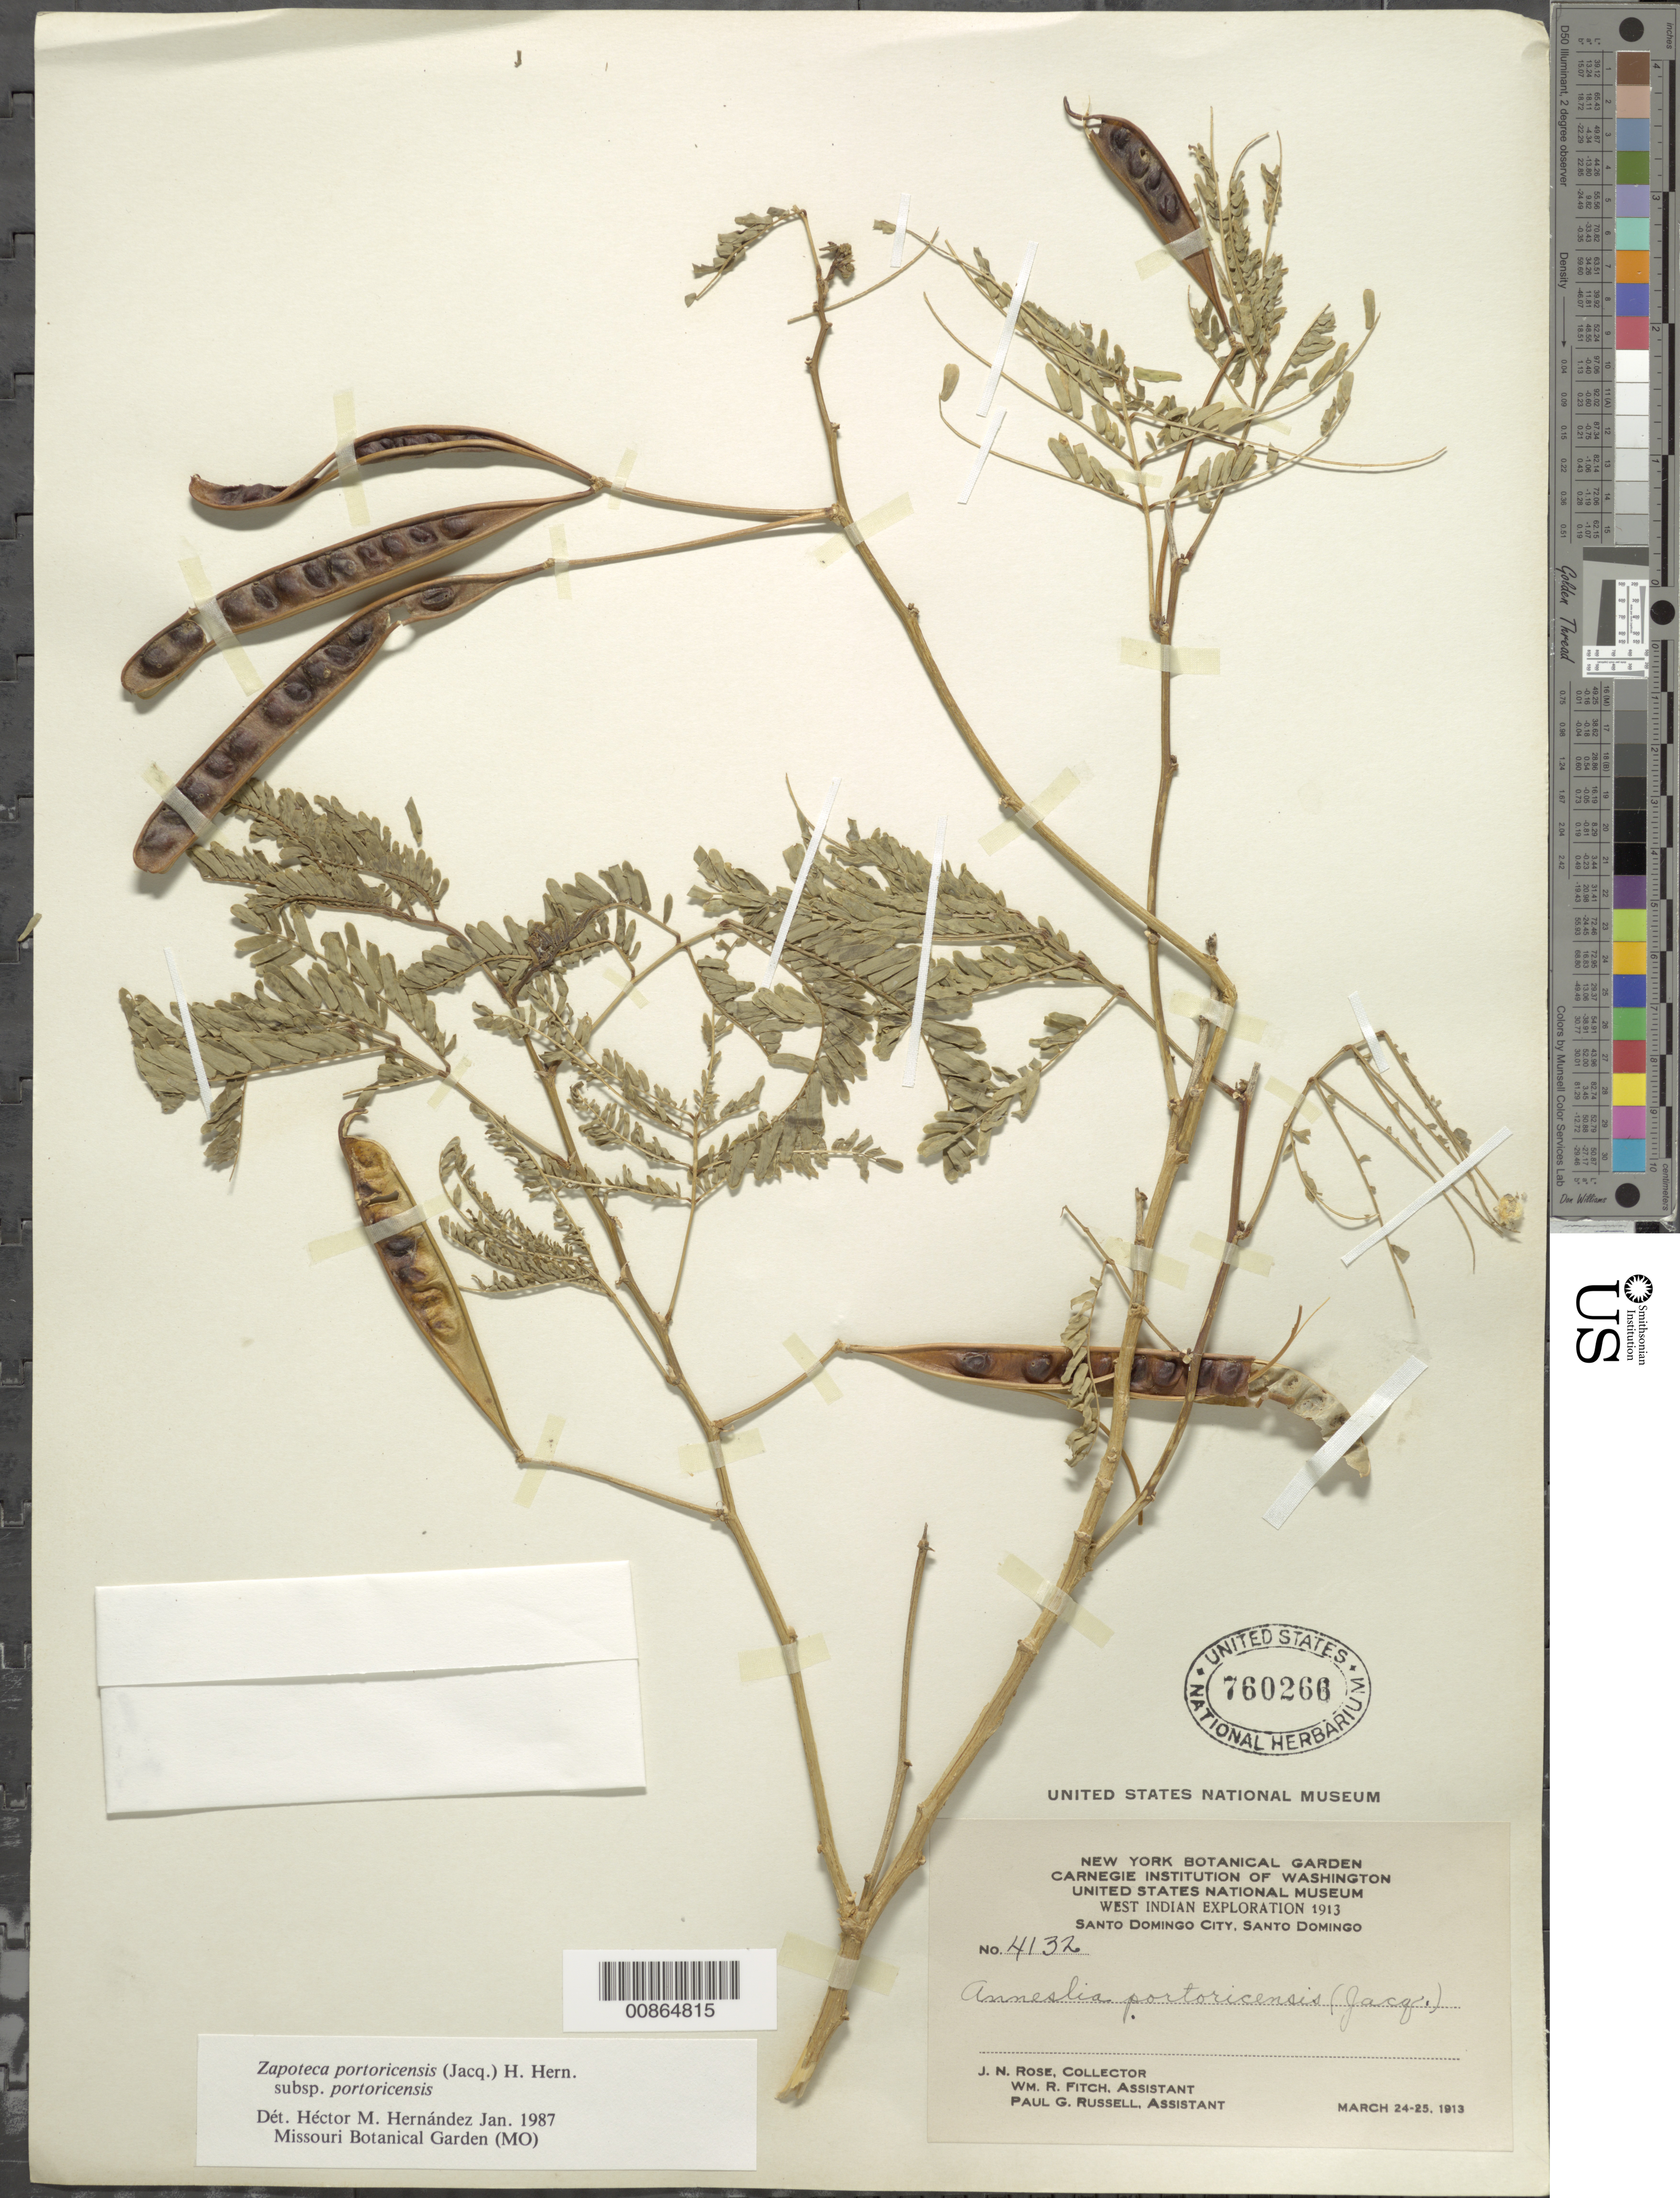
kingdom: Plantae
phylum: Tracheophyta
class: Magnoliopsida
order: Fabales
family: Fabaceae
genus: Zapoteca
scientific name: Zapoteca portoricensis subsp. portoricensis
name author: (Jacq.) H.M. Hern.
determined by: Hernandez, H. M., (MO), Missouri Botanical Garden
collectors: J. N. Rose, W. R. Fitch & P. G. Russell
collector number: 4132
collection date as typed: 24 Mar 1913 to 25 Mar 1913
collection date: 1913-03-24/1913-03-25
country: Dominican Republic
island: Hispaniola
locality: Santo Domingo City, Santo Domingo.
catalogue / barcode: US 760266